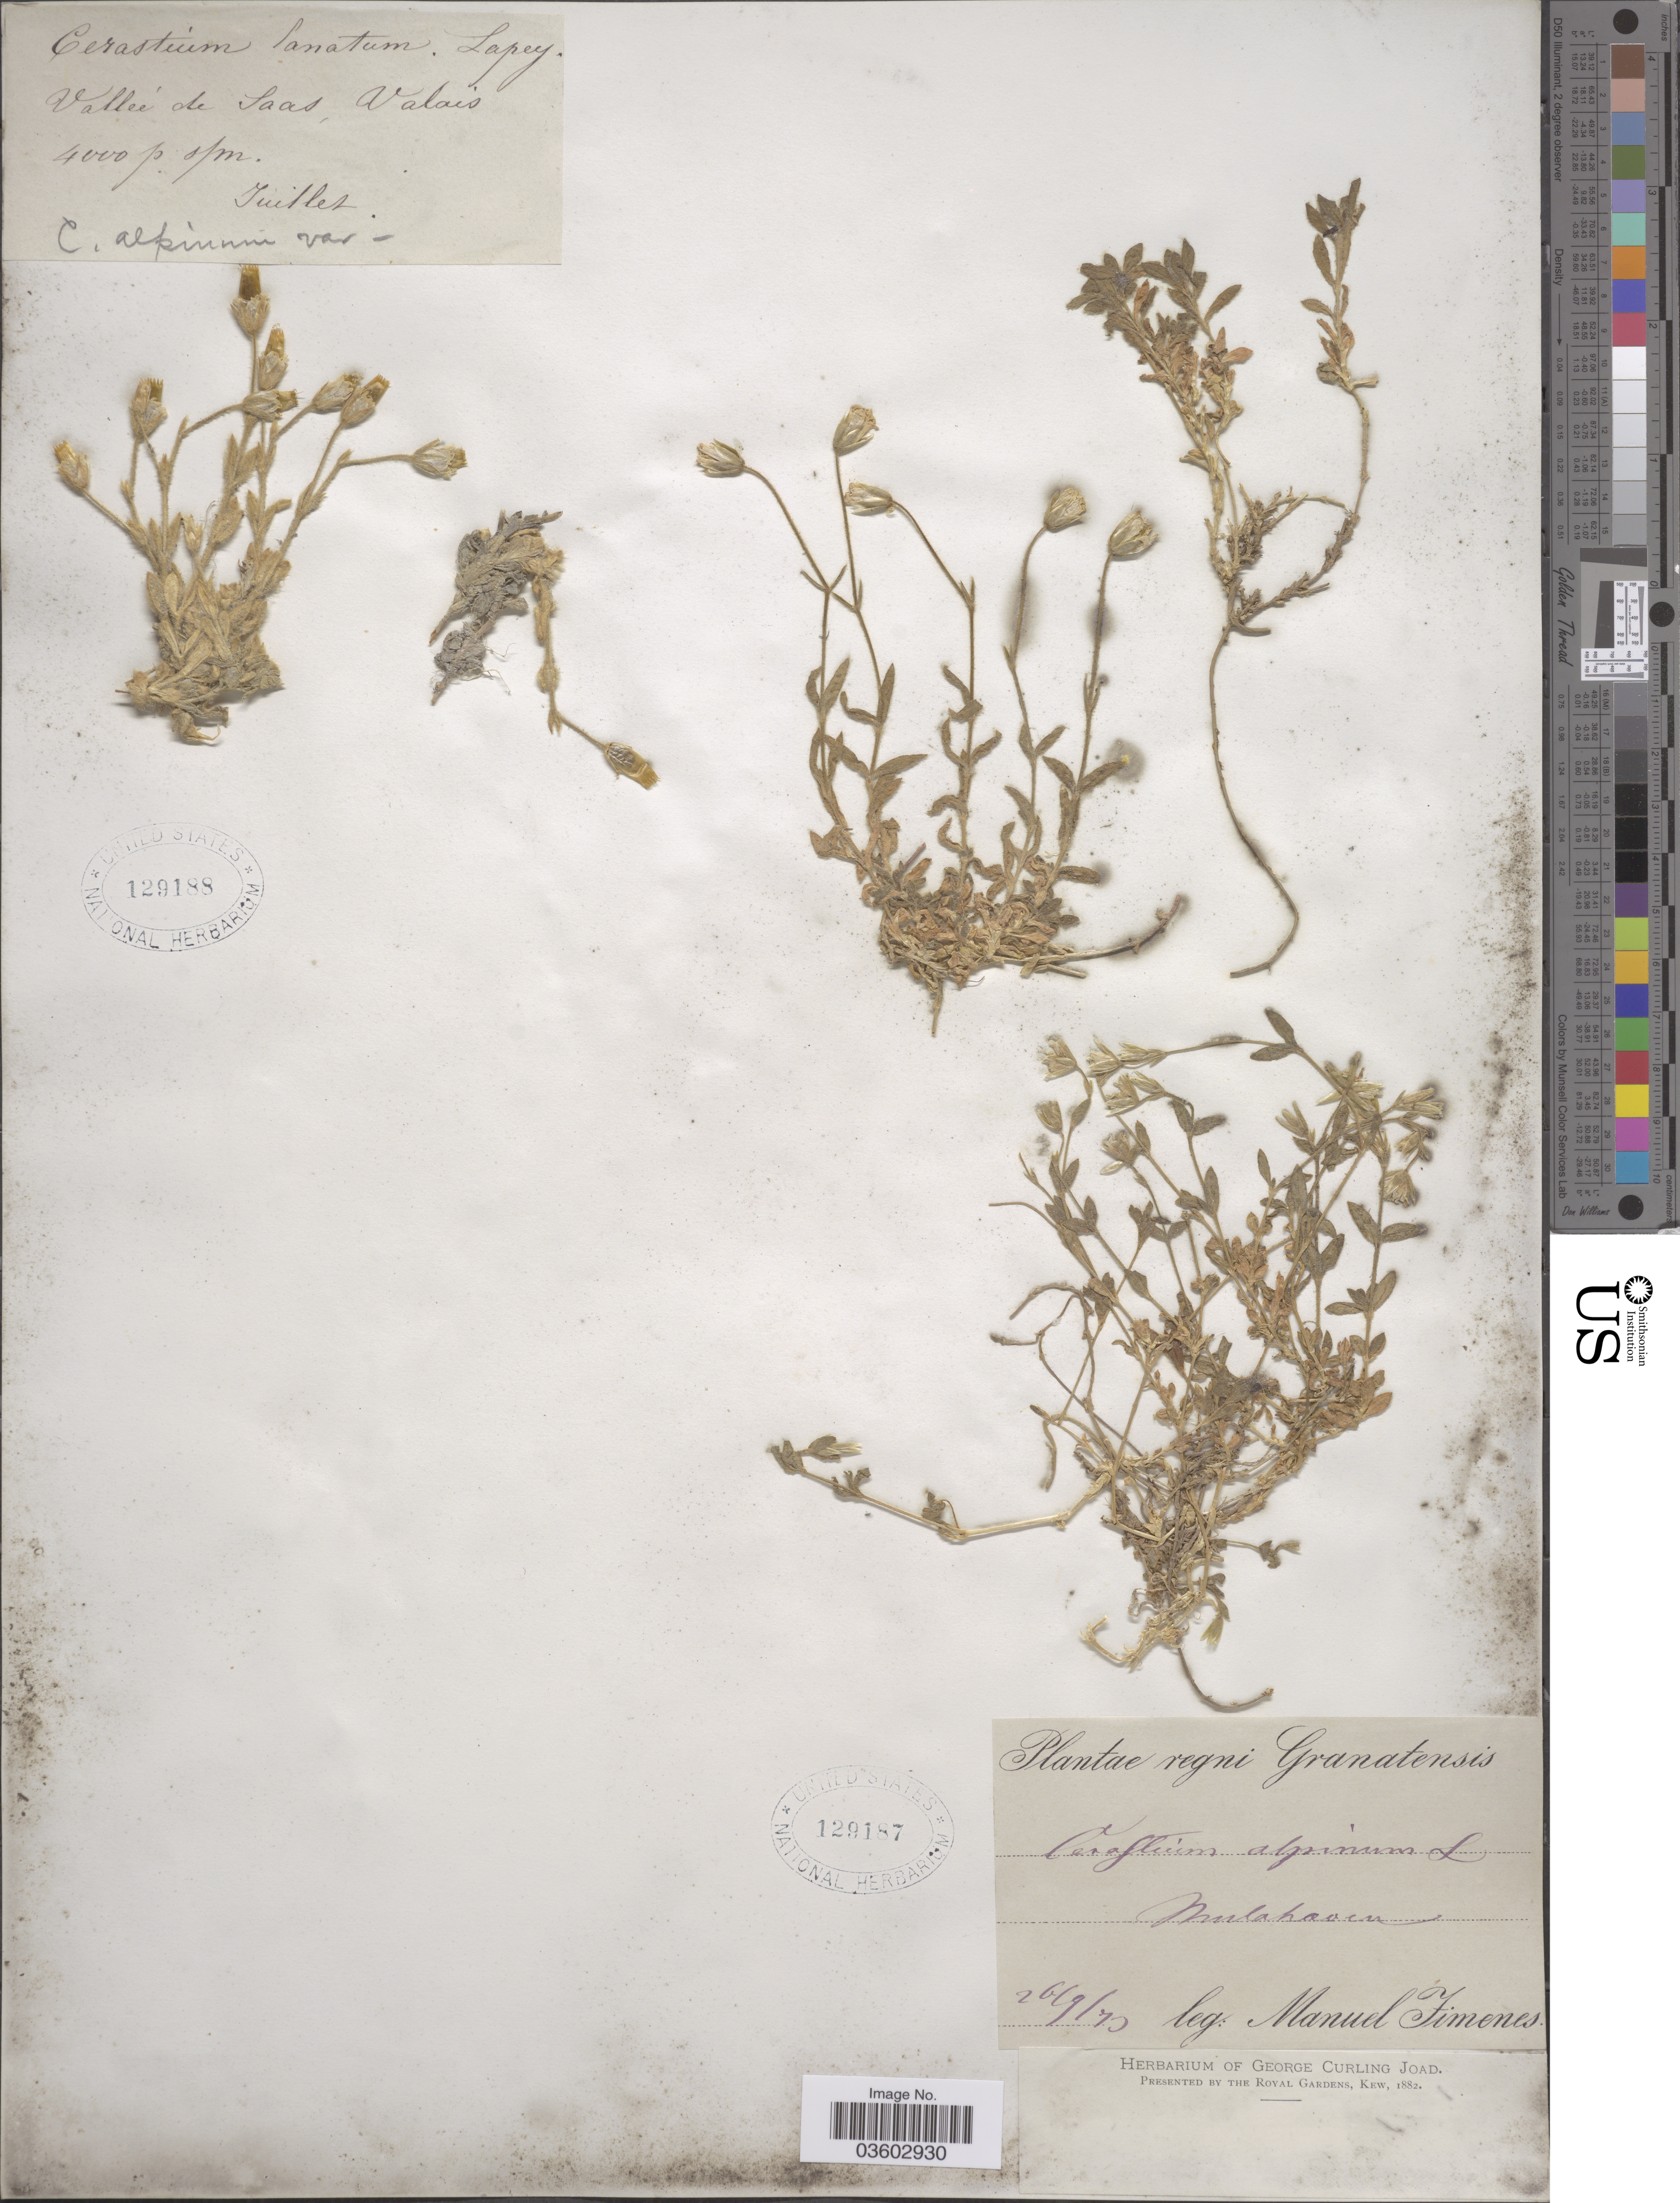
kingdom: Plantae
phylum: Tracheophyta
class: Magnoliopsida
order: Caryophyllales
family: Caryophyllaceae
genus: Cerastium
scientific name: Cerastium alpinum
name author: L.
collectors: M. Fimenes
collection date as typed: Transcribed d/m/y: 26/9/70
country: Spain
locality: Regni Granatensis. Mulahaven.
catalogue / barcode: US 129187